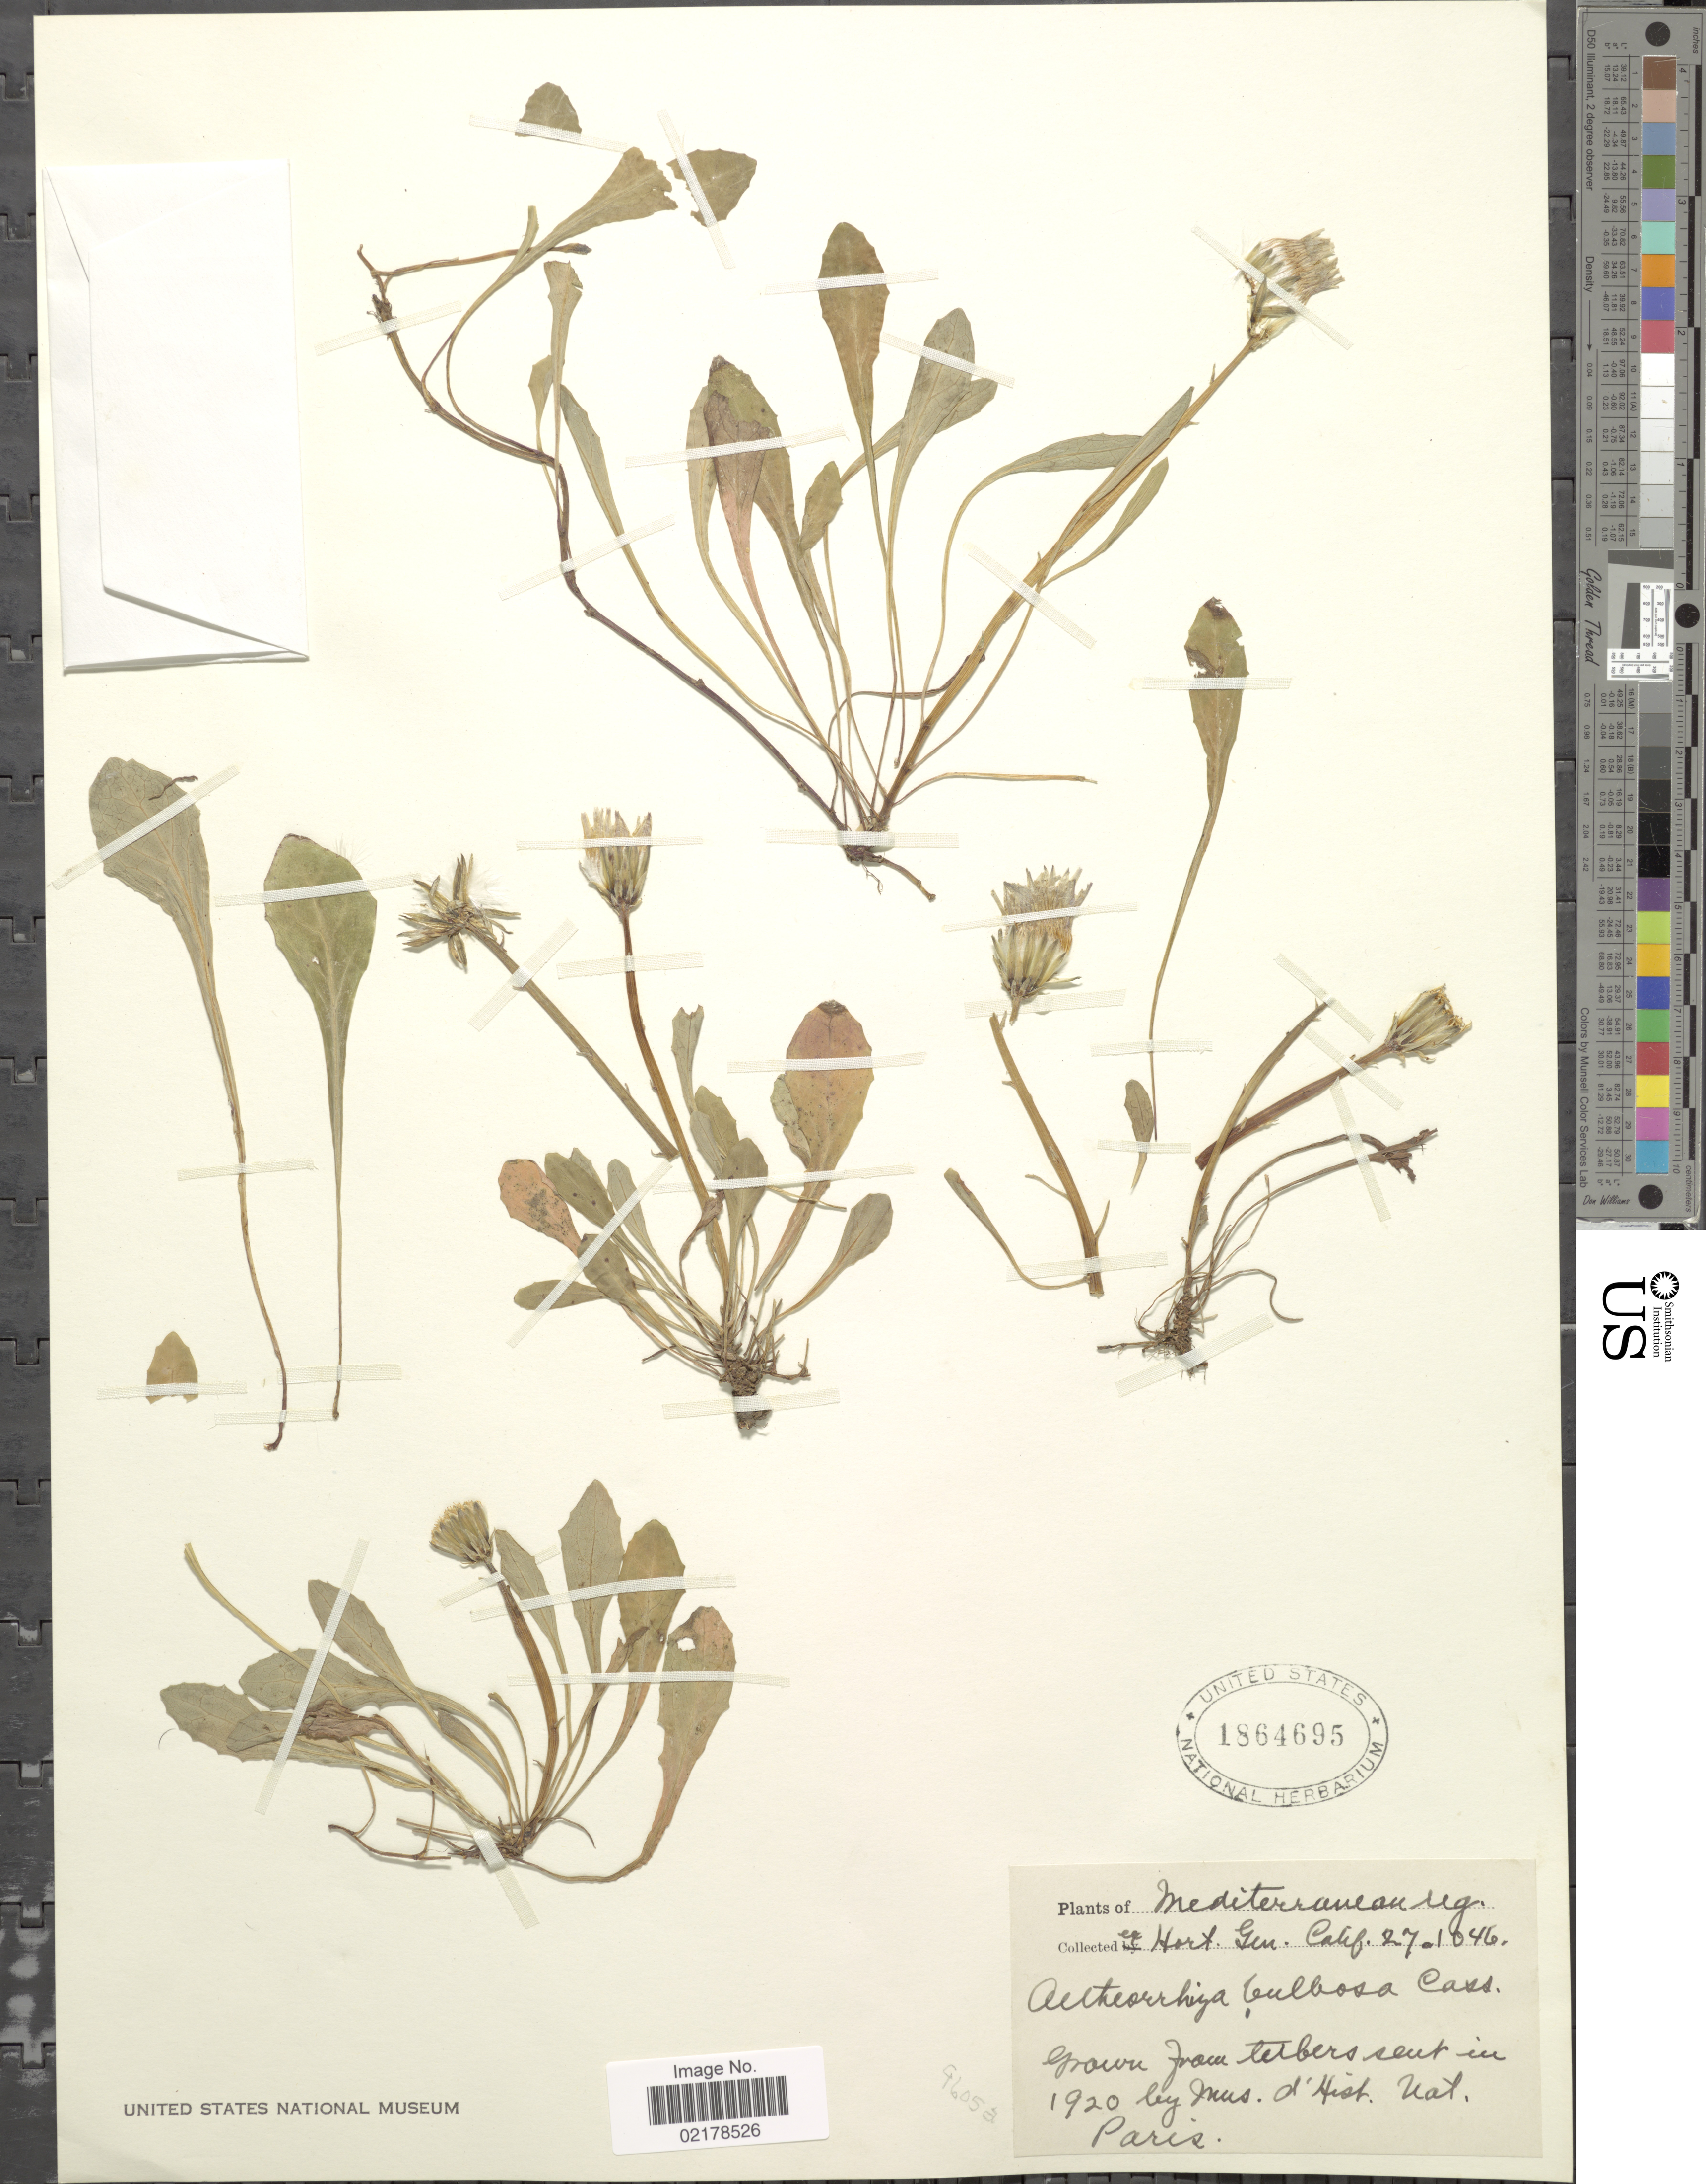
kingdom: Plantae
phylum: Tracheophyta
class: Magnoliopsida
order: Asterales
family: Asteraceae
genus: Aetheorhiza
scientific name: Aetheorhiza bulbosa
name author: (L.) Cass.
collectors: Hort. Gen. Calif.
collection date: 1920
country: United States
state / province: California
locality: Ex. Hort. Gen. Calif.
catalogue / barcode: US 1864695